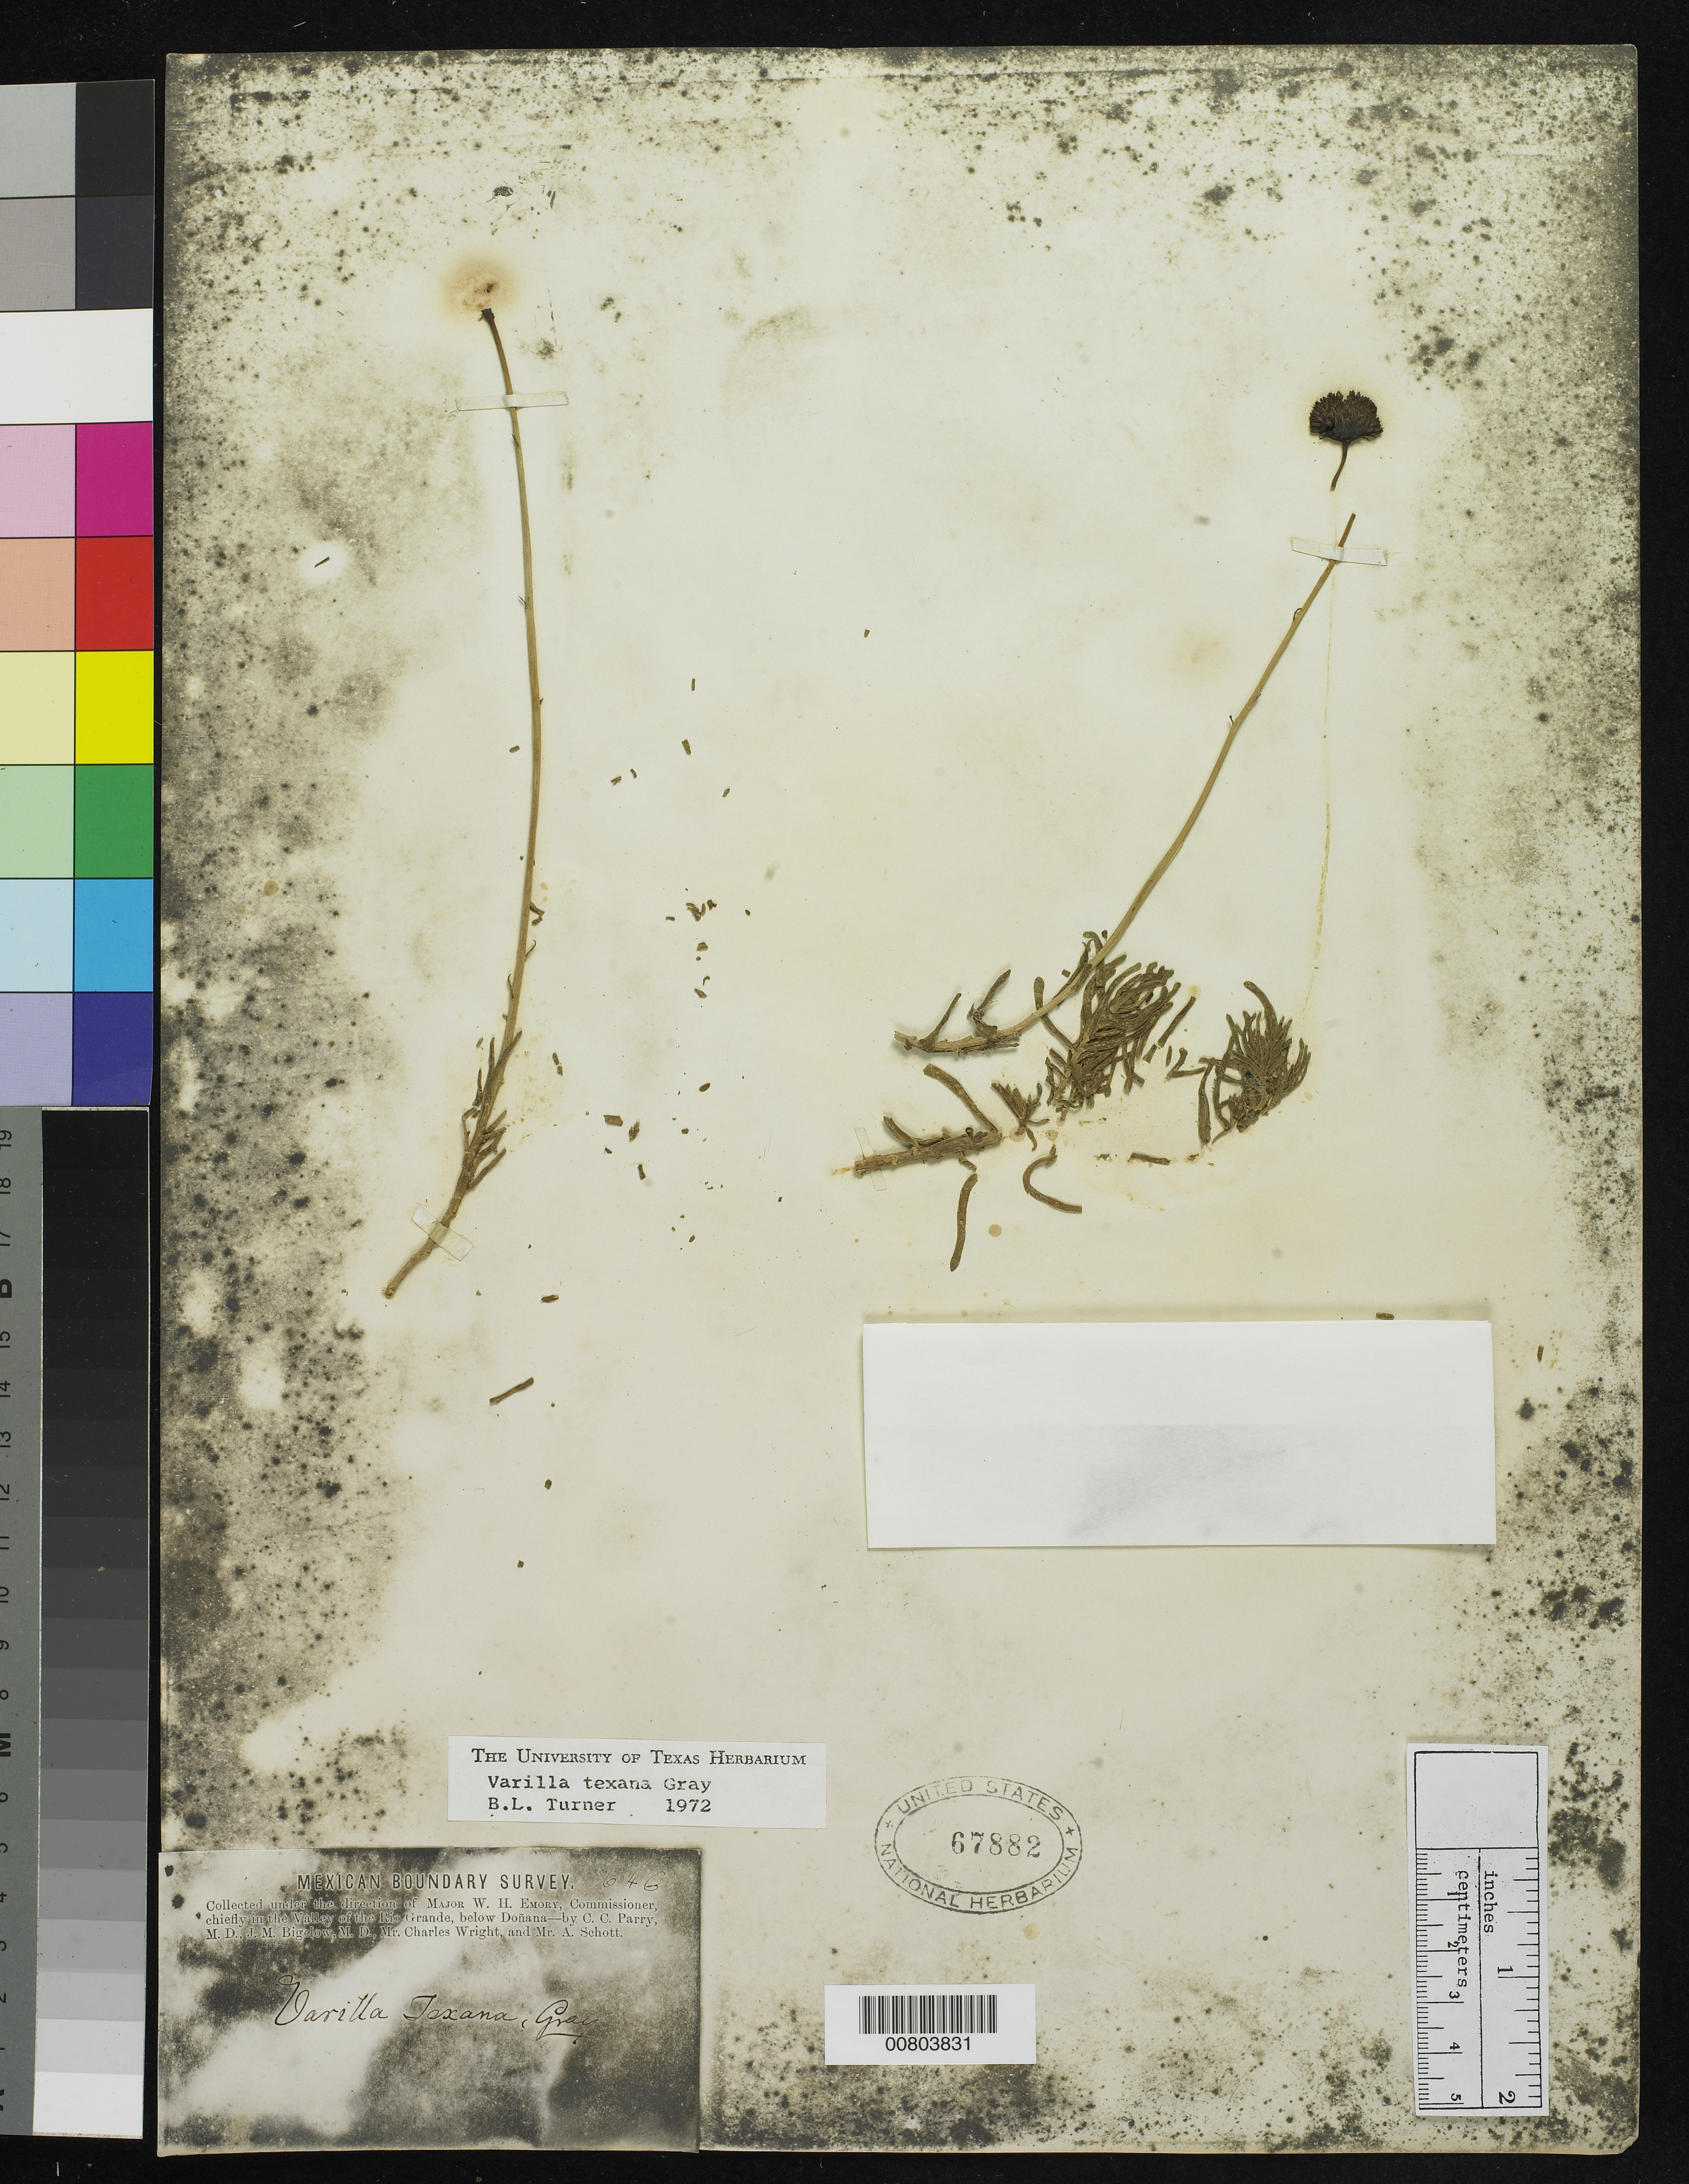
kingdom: Plantae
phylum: Tracheophyta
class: Magnoliopsida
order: Asterales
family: Asteraceae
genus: Varilla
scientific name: Varilla texana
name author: A. Gray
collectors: C. C. Parry, J. M. Bigelow, C. Wright & A. C. V. Schott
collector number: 646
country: United States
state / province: New Mexico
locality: Valley of the Rio Grande, below Doñana, New Mexico.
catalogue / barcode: US 67882